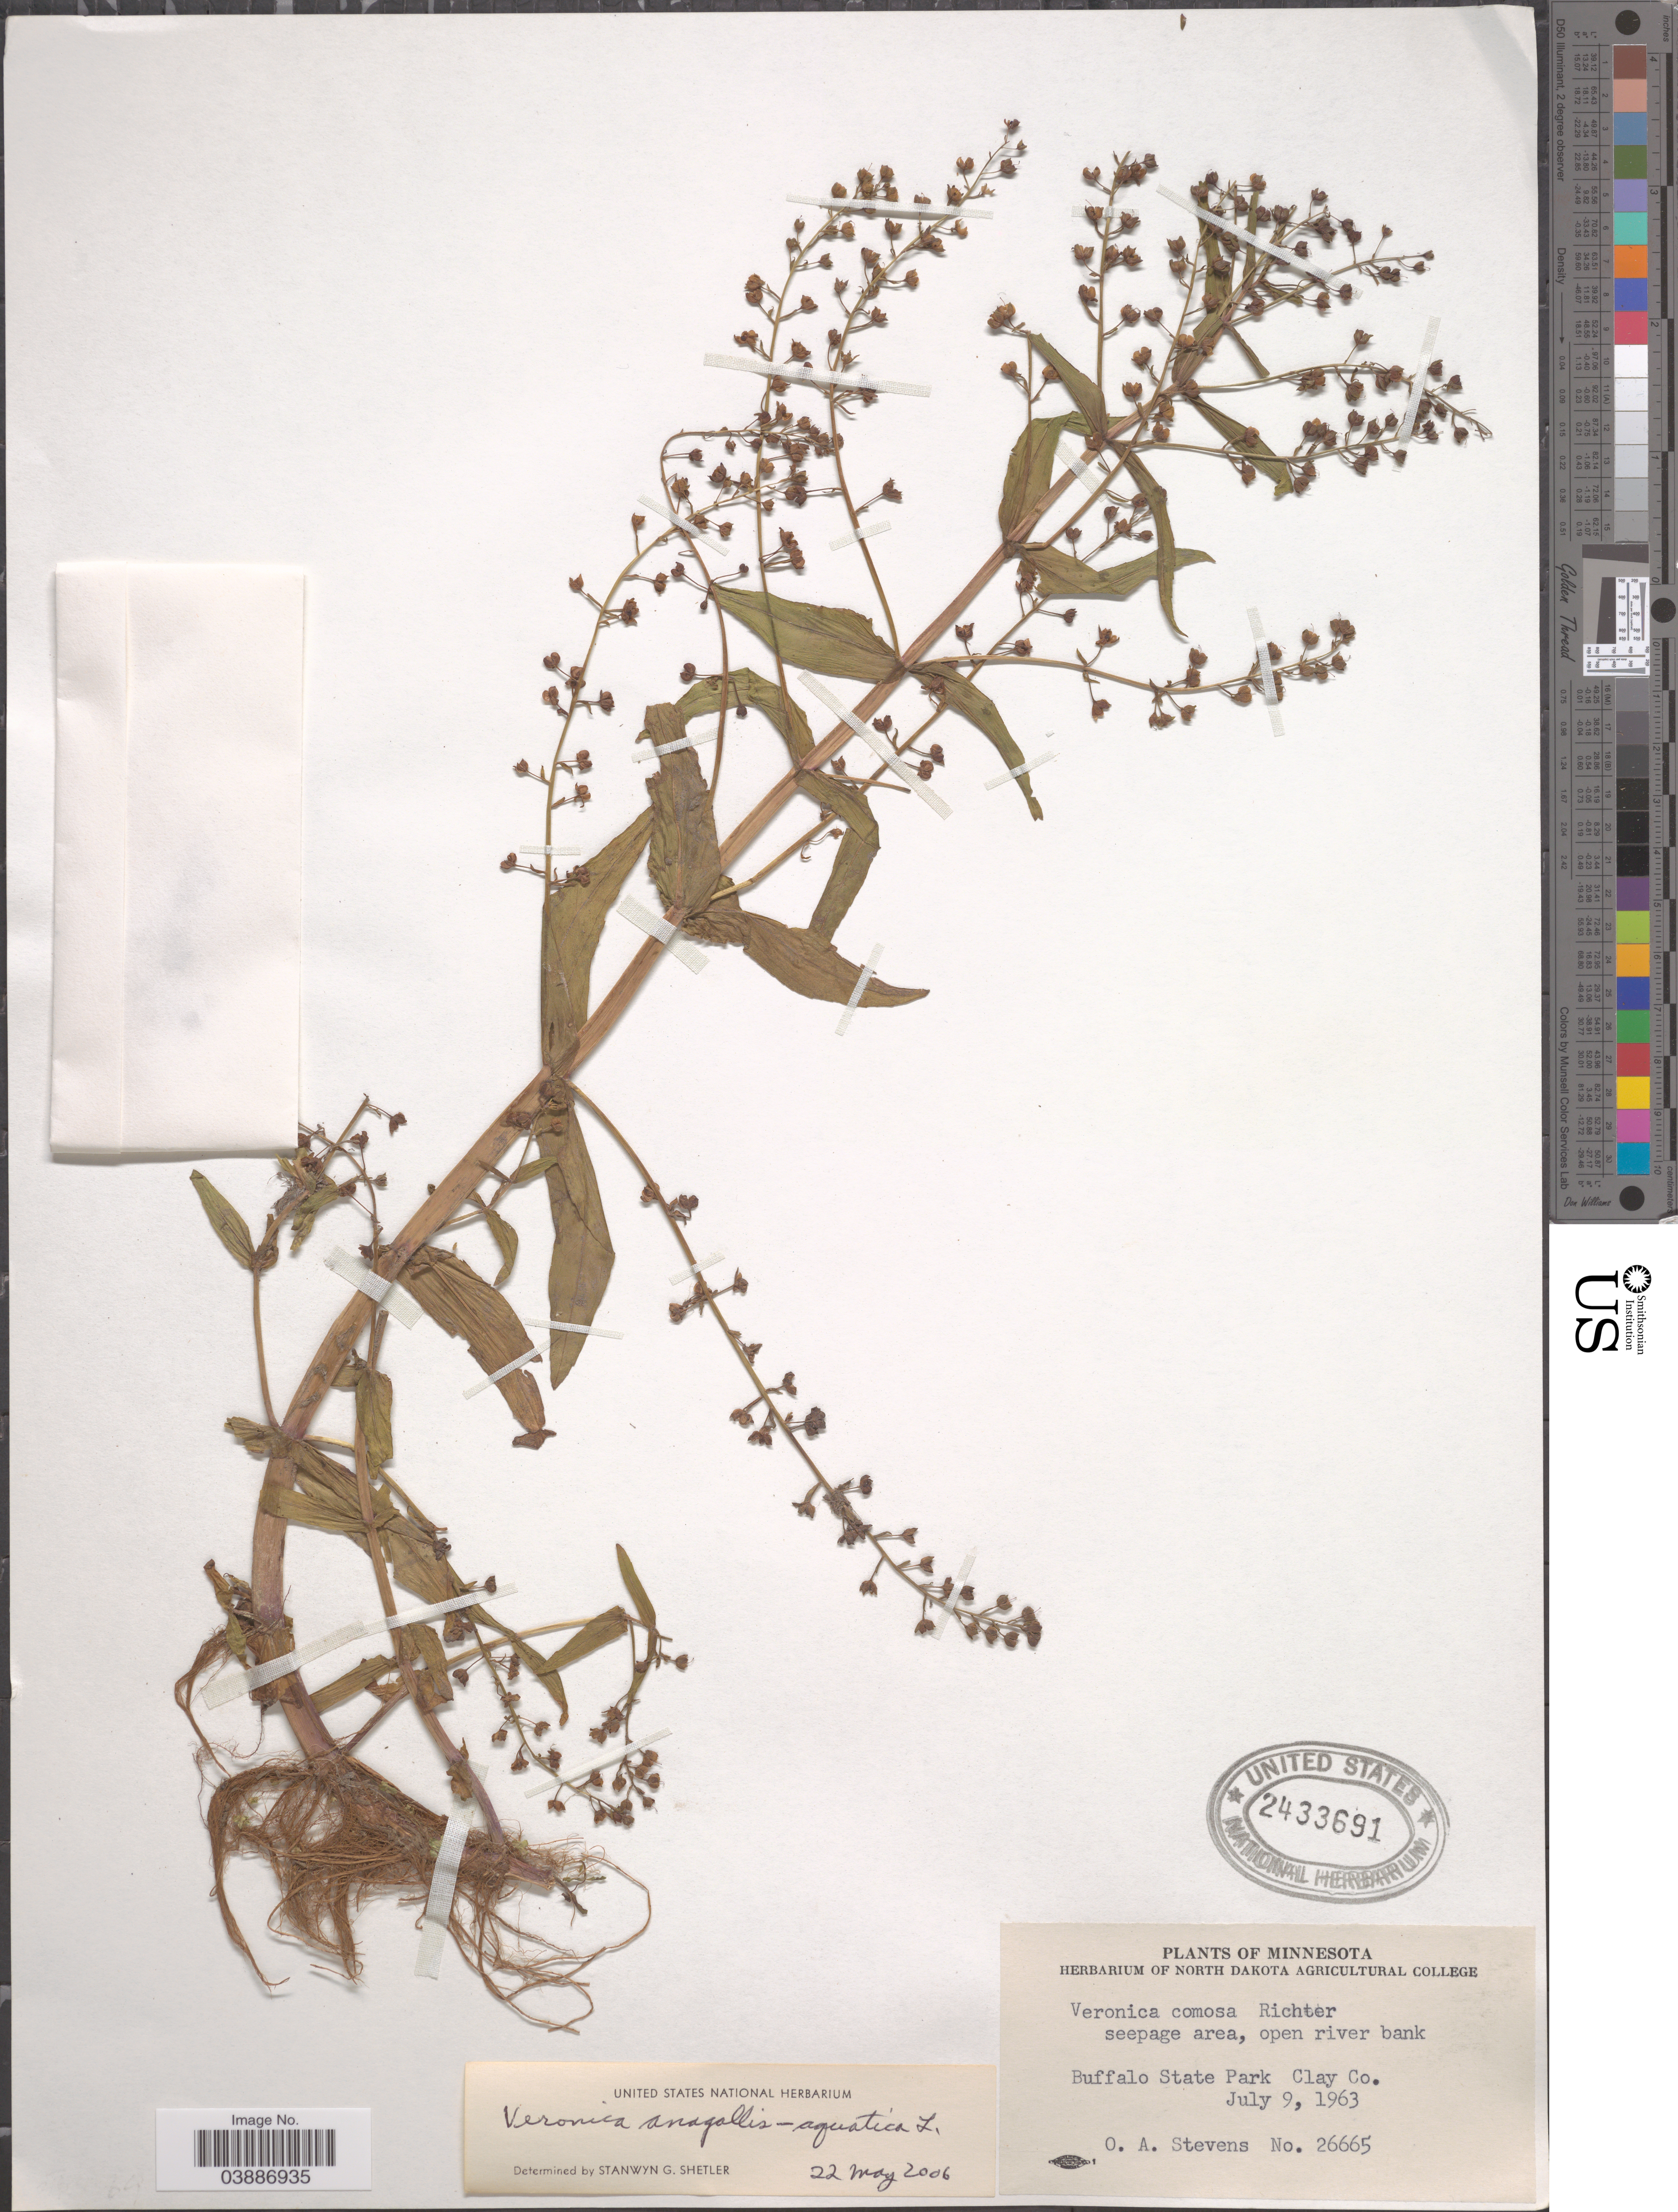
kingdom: Plantae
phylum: Tracheophyta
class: Magnoliopsida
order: Lamiales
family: Plantaginaceae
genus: Veronica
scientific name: Veronica anagallis-aquatica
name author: L.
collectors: O. A. Stevens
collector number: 26665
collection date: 1963-07-09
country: United States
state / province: Minnesota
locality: Buffalo State Park, Clay Co.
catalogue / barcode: US 2433691